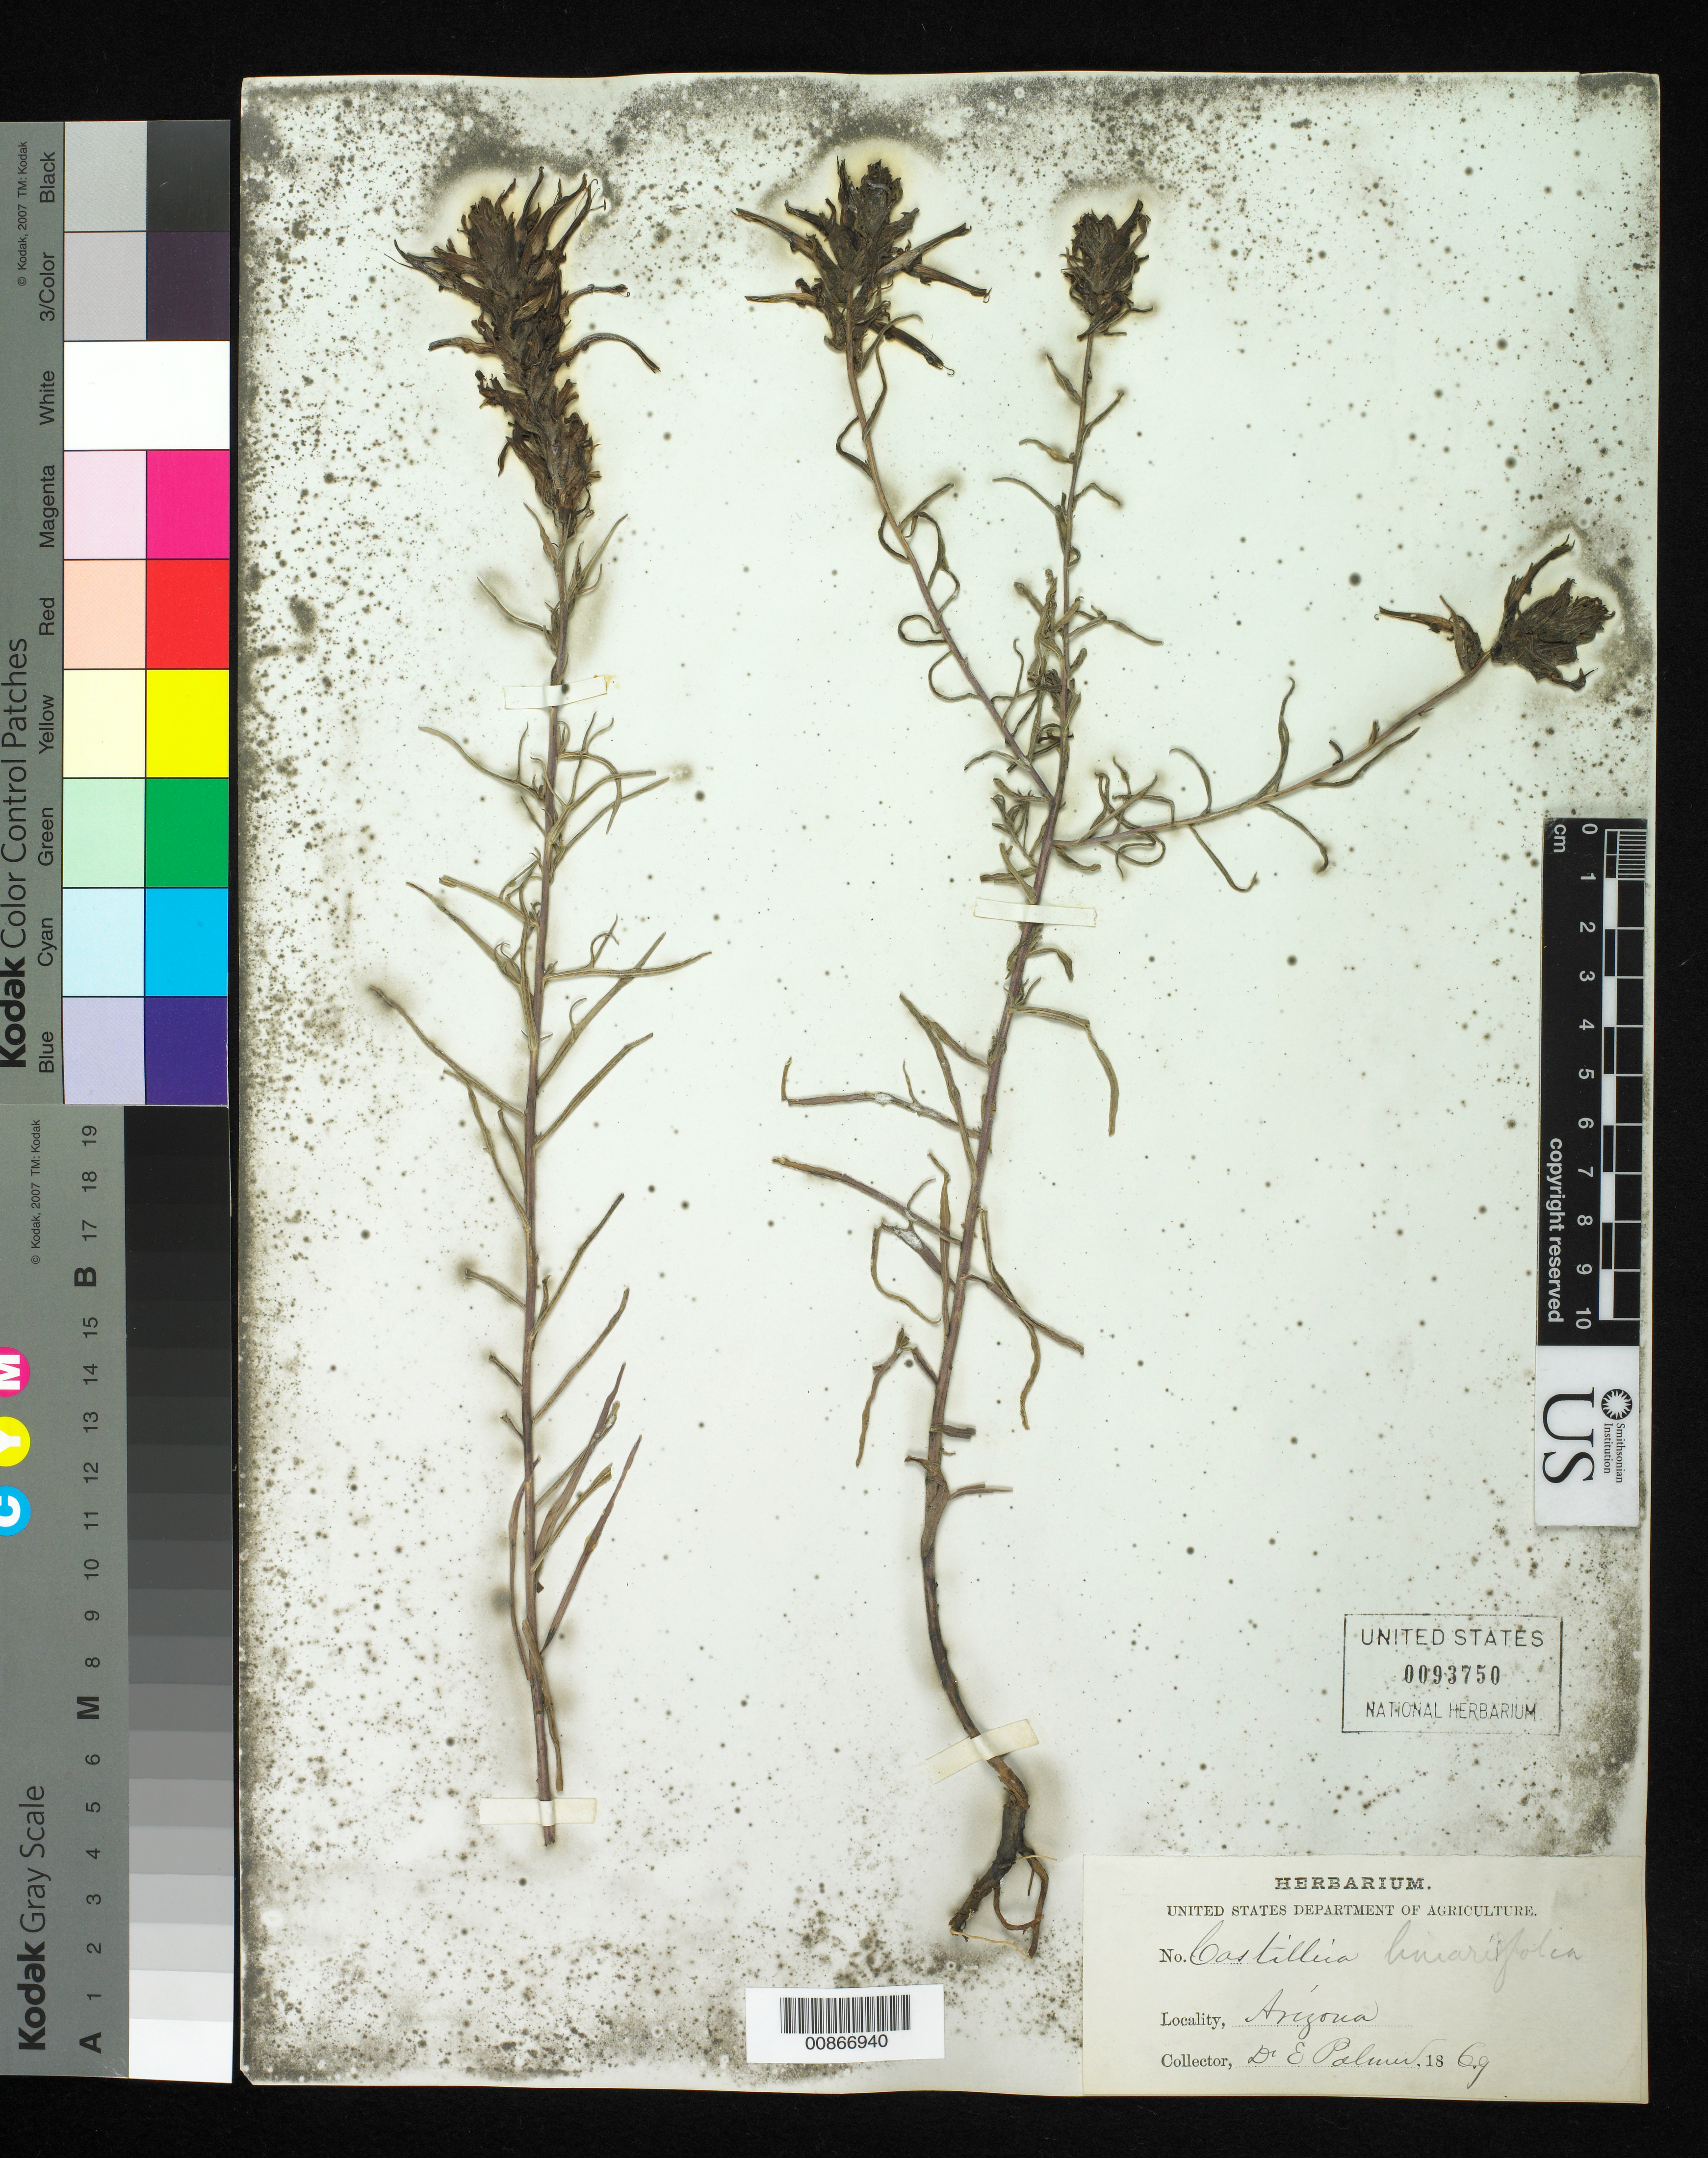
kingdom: Plantae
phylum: Tracheophyta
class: Magnoliopsida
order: Lamiales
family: Orobanchaceae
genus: Castilleja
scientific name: Castilleja linariifolia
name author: Benth.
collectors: E. Palmer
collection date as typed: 1869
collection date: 1869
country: United States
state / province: Arizona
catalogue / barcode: US 93750